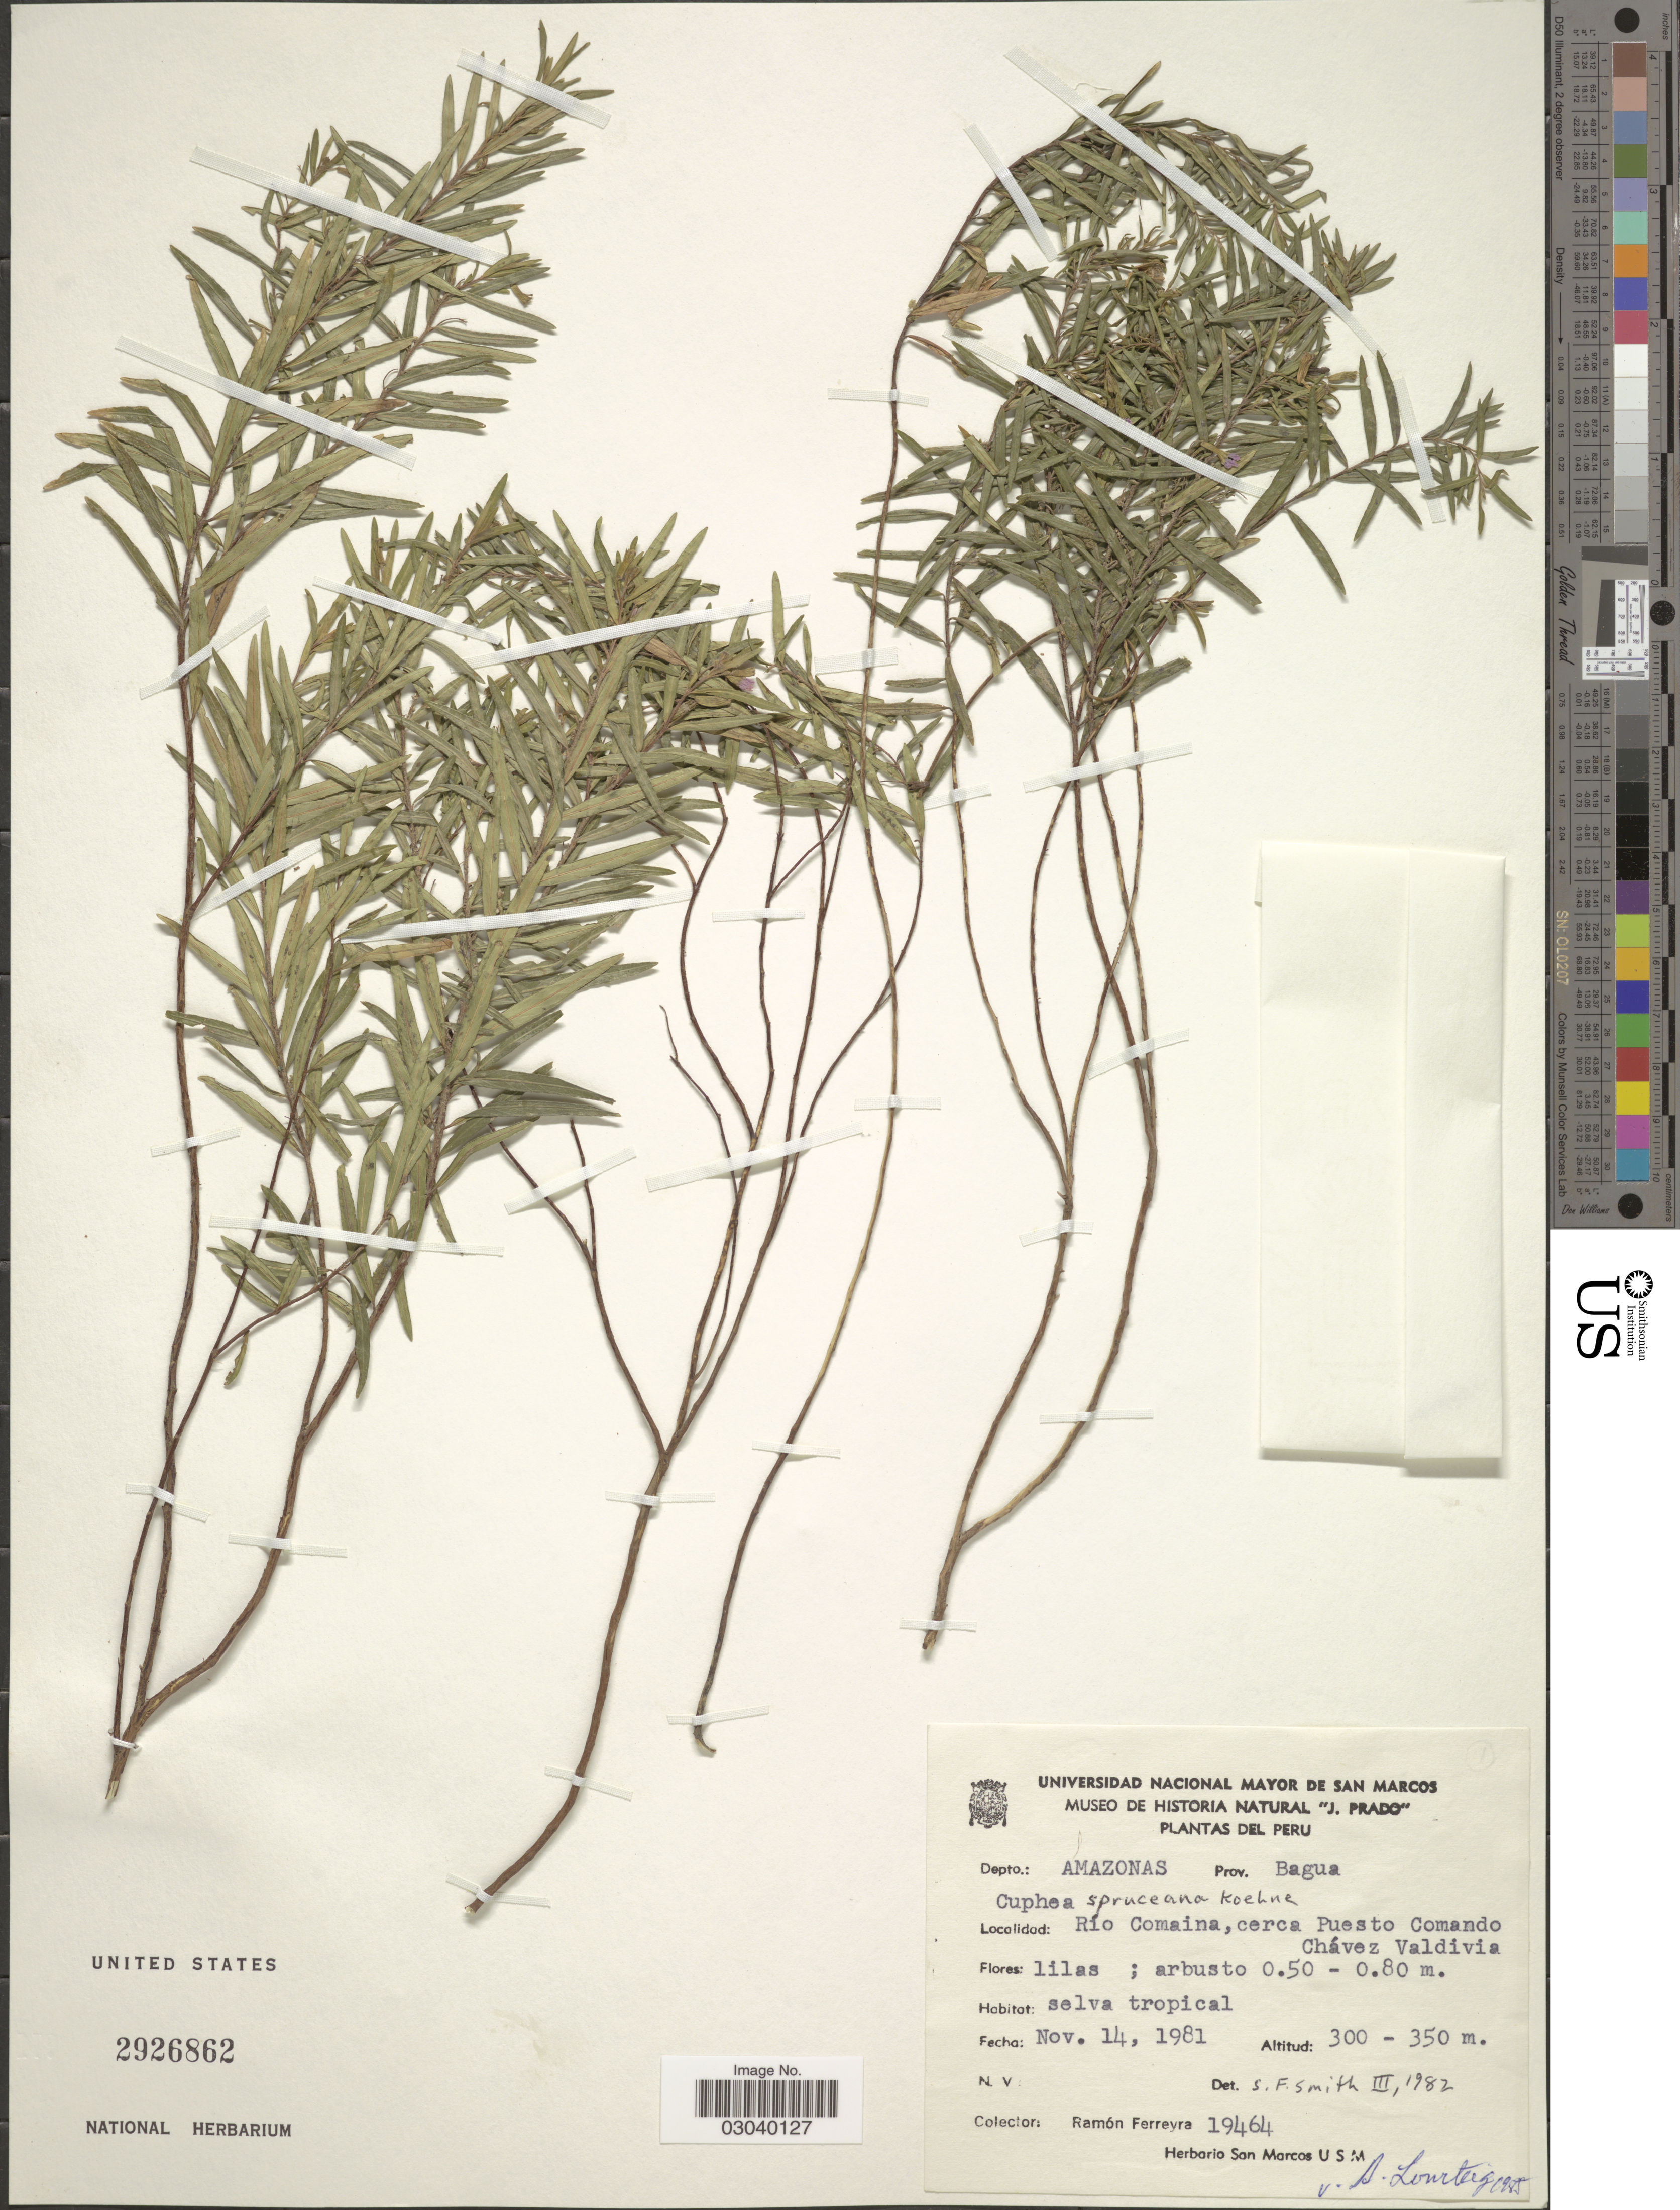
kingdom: Plantae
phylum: Tracheophyta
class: Magnoliopsida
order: Myrtales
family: Lythraceae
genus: Cuphea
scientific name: Cuphea spruceana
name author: Koehne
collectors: R. A. Ferreyra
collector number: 19464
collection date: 1981-11-14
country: Peru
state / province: Amazonas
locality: Depto.: Amazonas, Prov. Bagua, Río Comaina, cerca Puesto Comando, Chávez Valdivia.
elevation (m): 300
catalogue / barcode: US 2926862